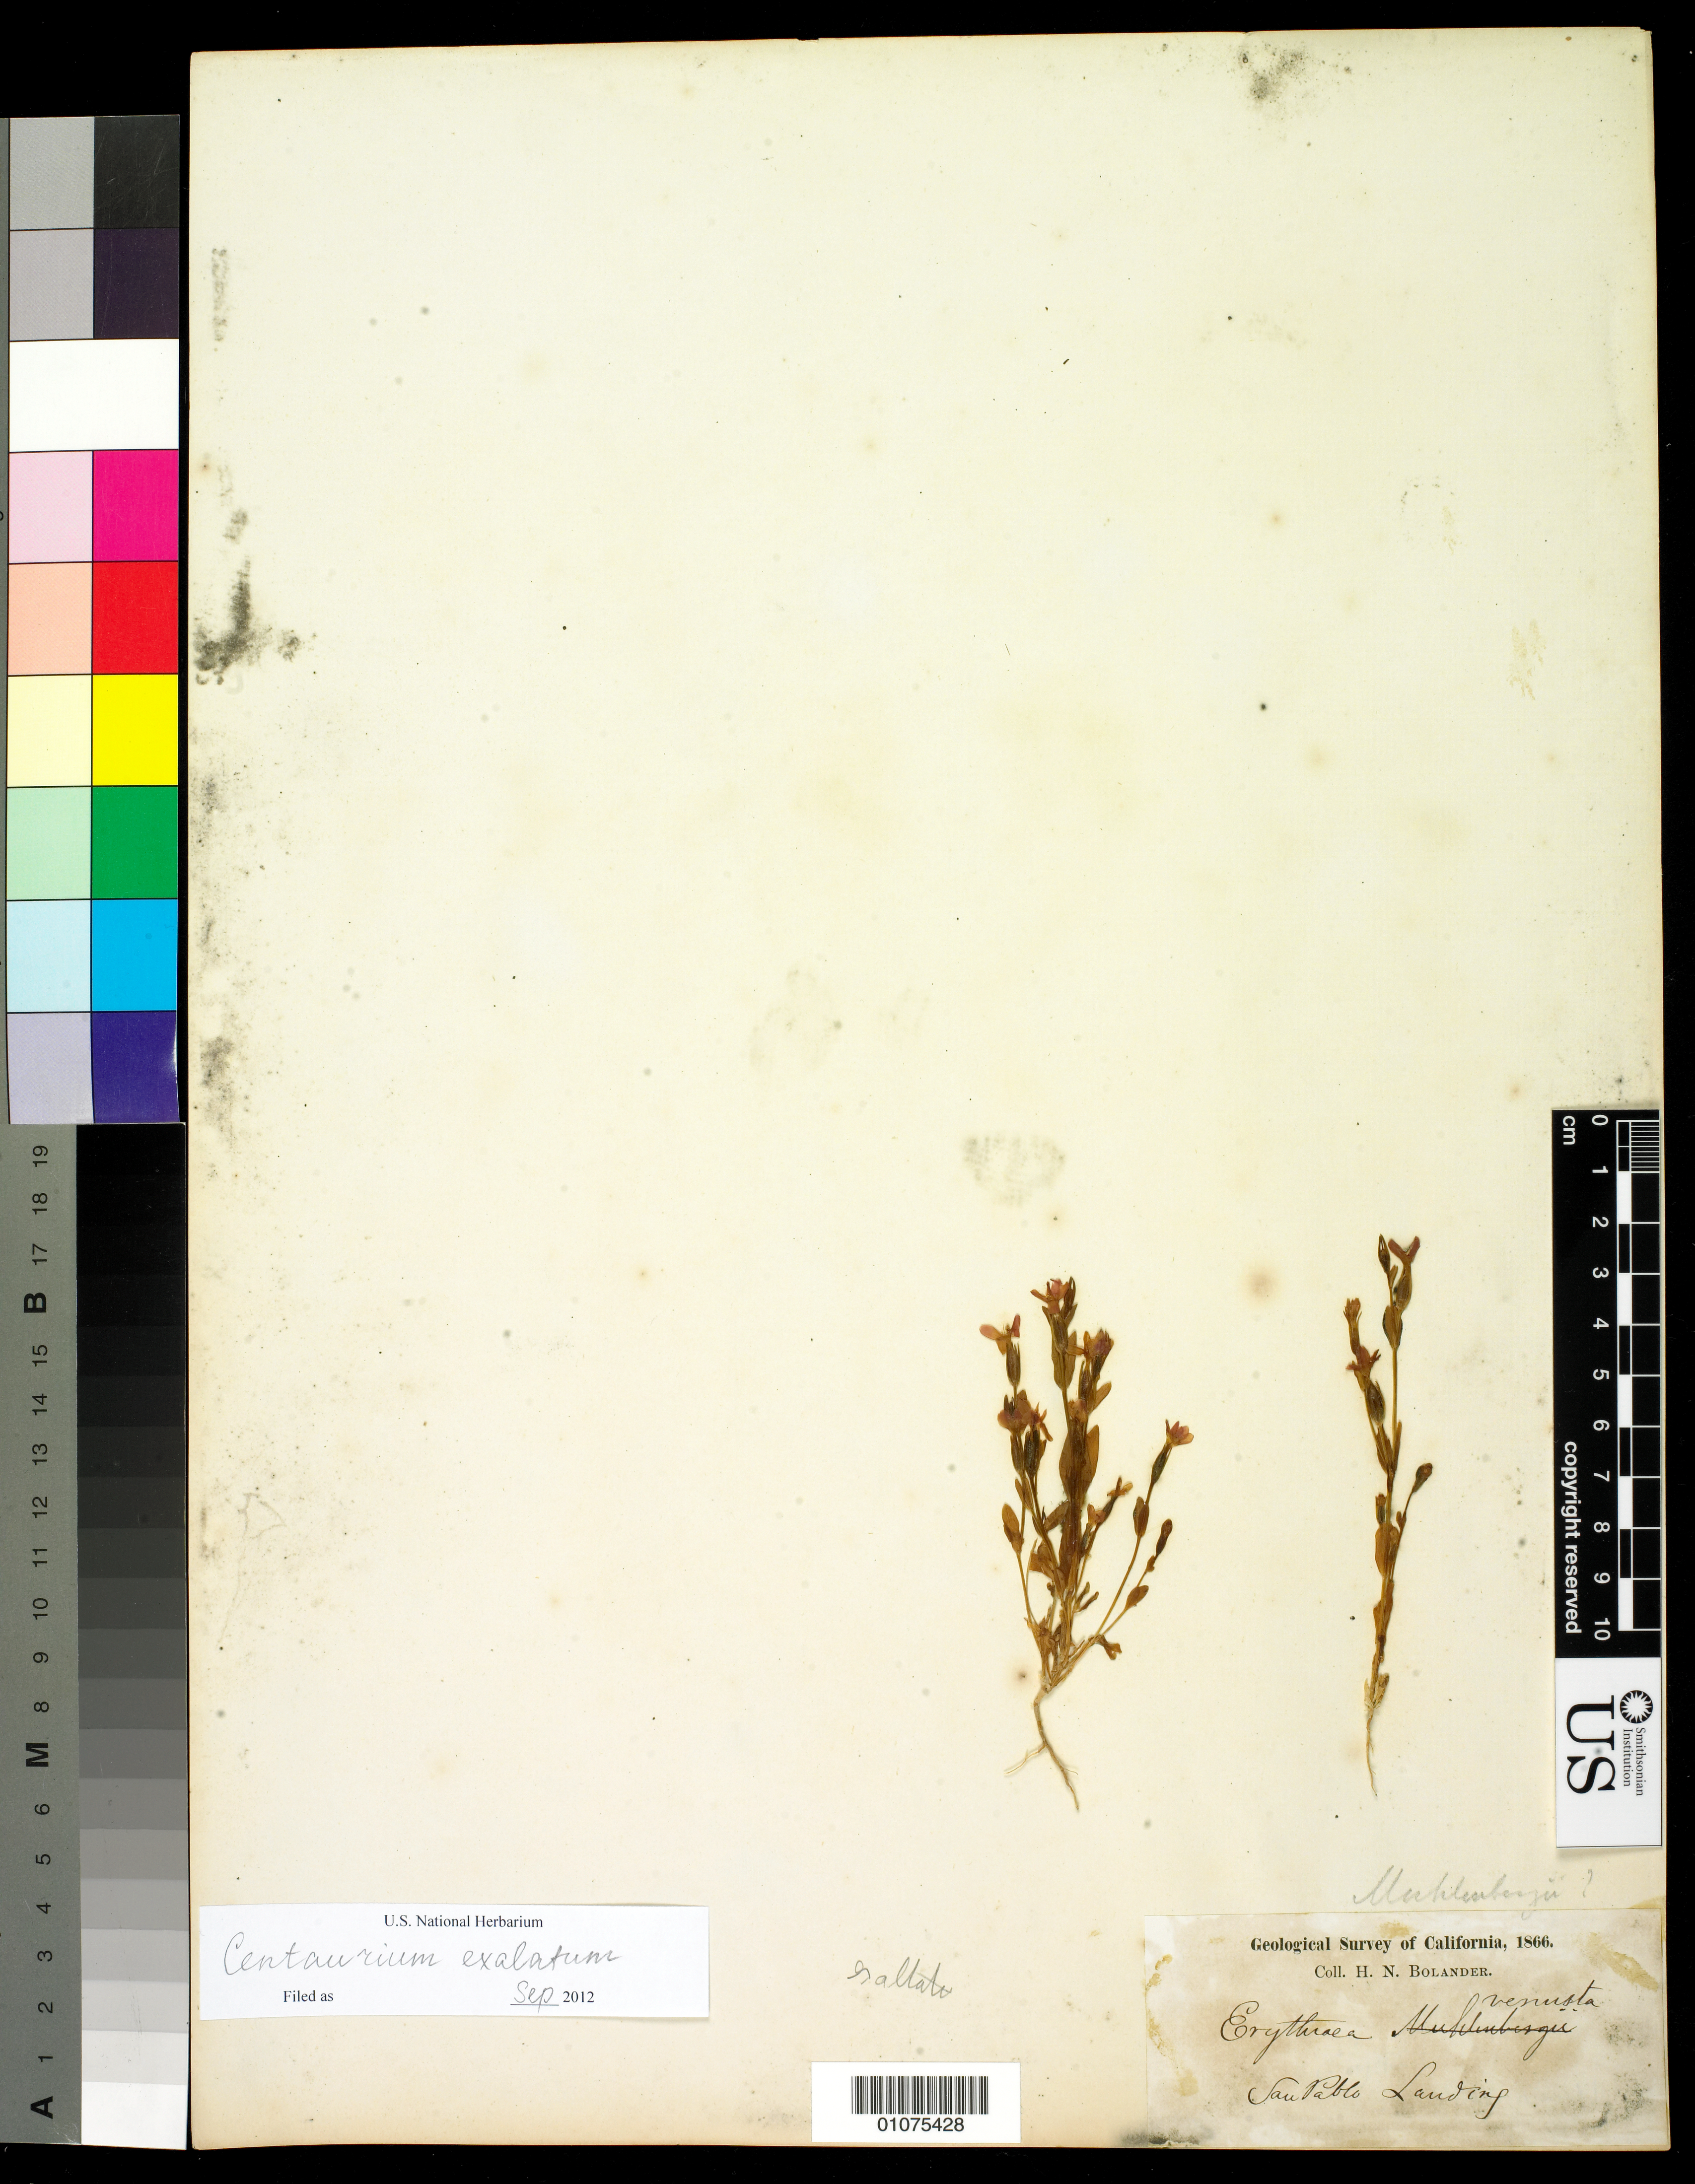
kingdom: Plantae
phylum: Tracheophyta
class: Magnoliopsida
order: Gentianales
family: Gentianaceae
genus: Centaurium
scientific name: Centaurium exaltatum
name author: (Griseb.) W. Wight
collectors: H. Bolander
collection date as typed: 1866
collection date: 1866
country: United States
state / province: California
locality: San Pablo Landing